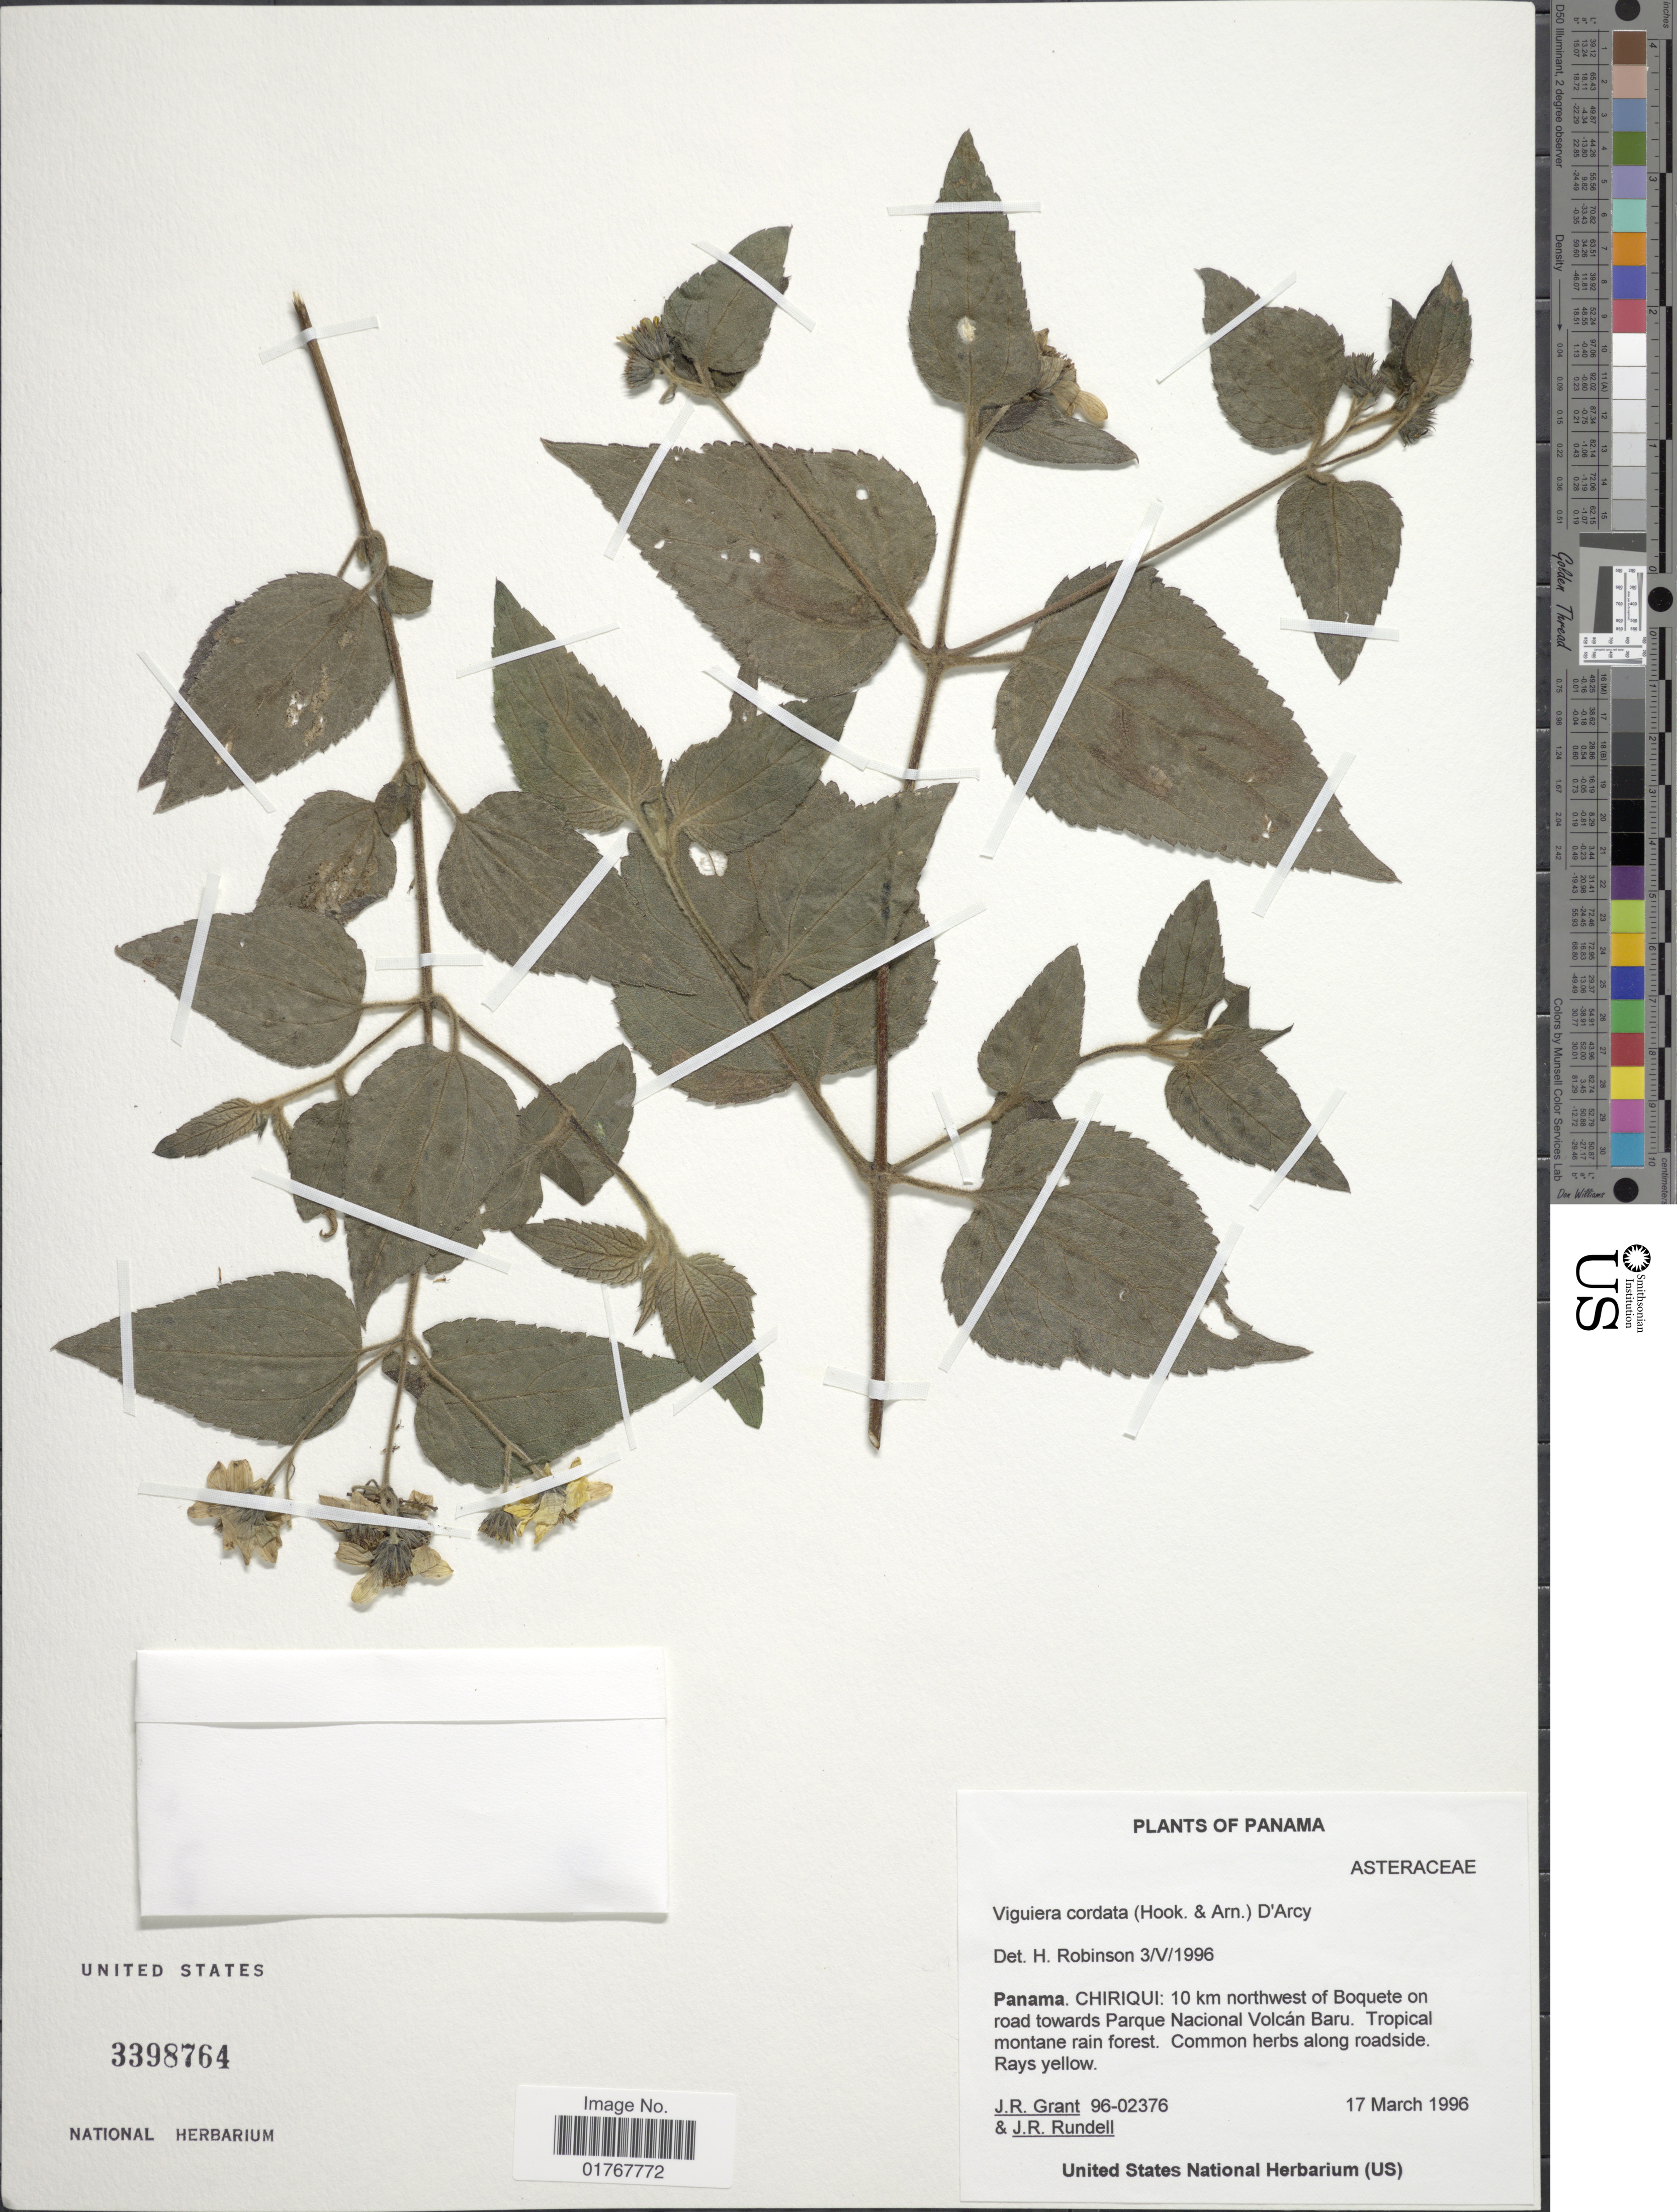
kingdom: Plantae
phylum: Tracheophyta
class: Magnoliopsida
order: Asterales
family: Asteraceae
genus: Viguiera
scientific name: Viguiera cordata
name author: (Hook. & Arn.) D'Arcy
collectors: J. Grant & J. R. Rundell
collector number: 96-02376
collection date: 1996-03-17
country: Panama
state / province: Chiriqui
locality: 10 km northwest of Boquete on road towards Parque Nacional Volcán Baru. Tropical montane rain forest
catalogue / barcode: US 3398764